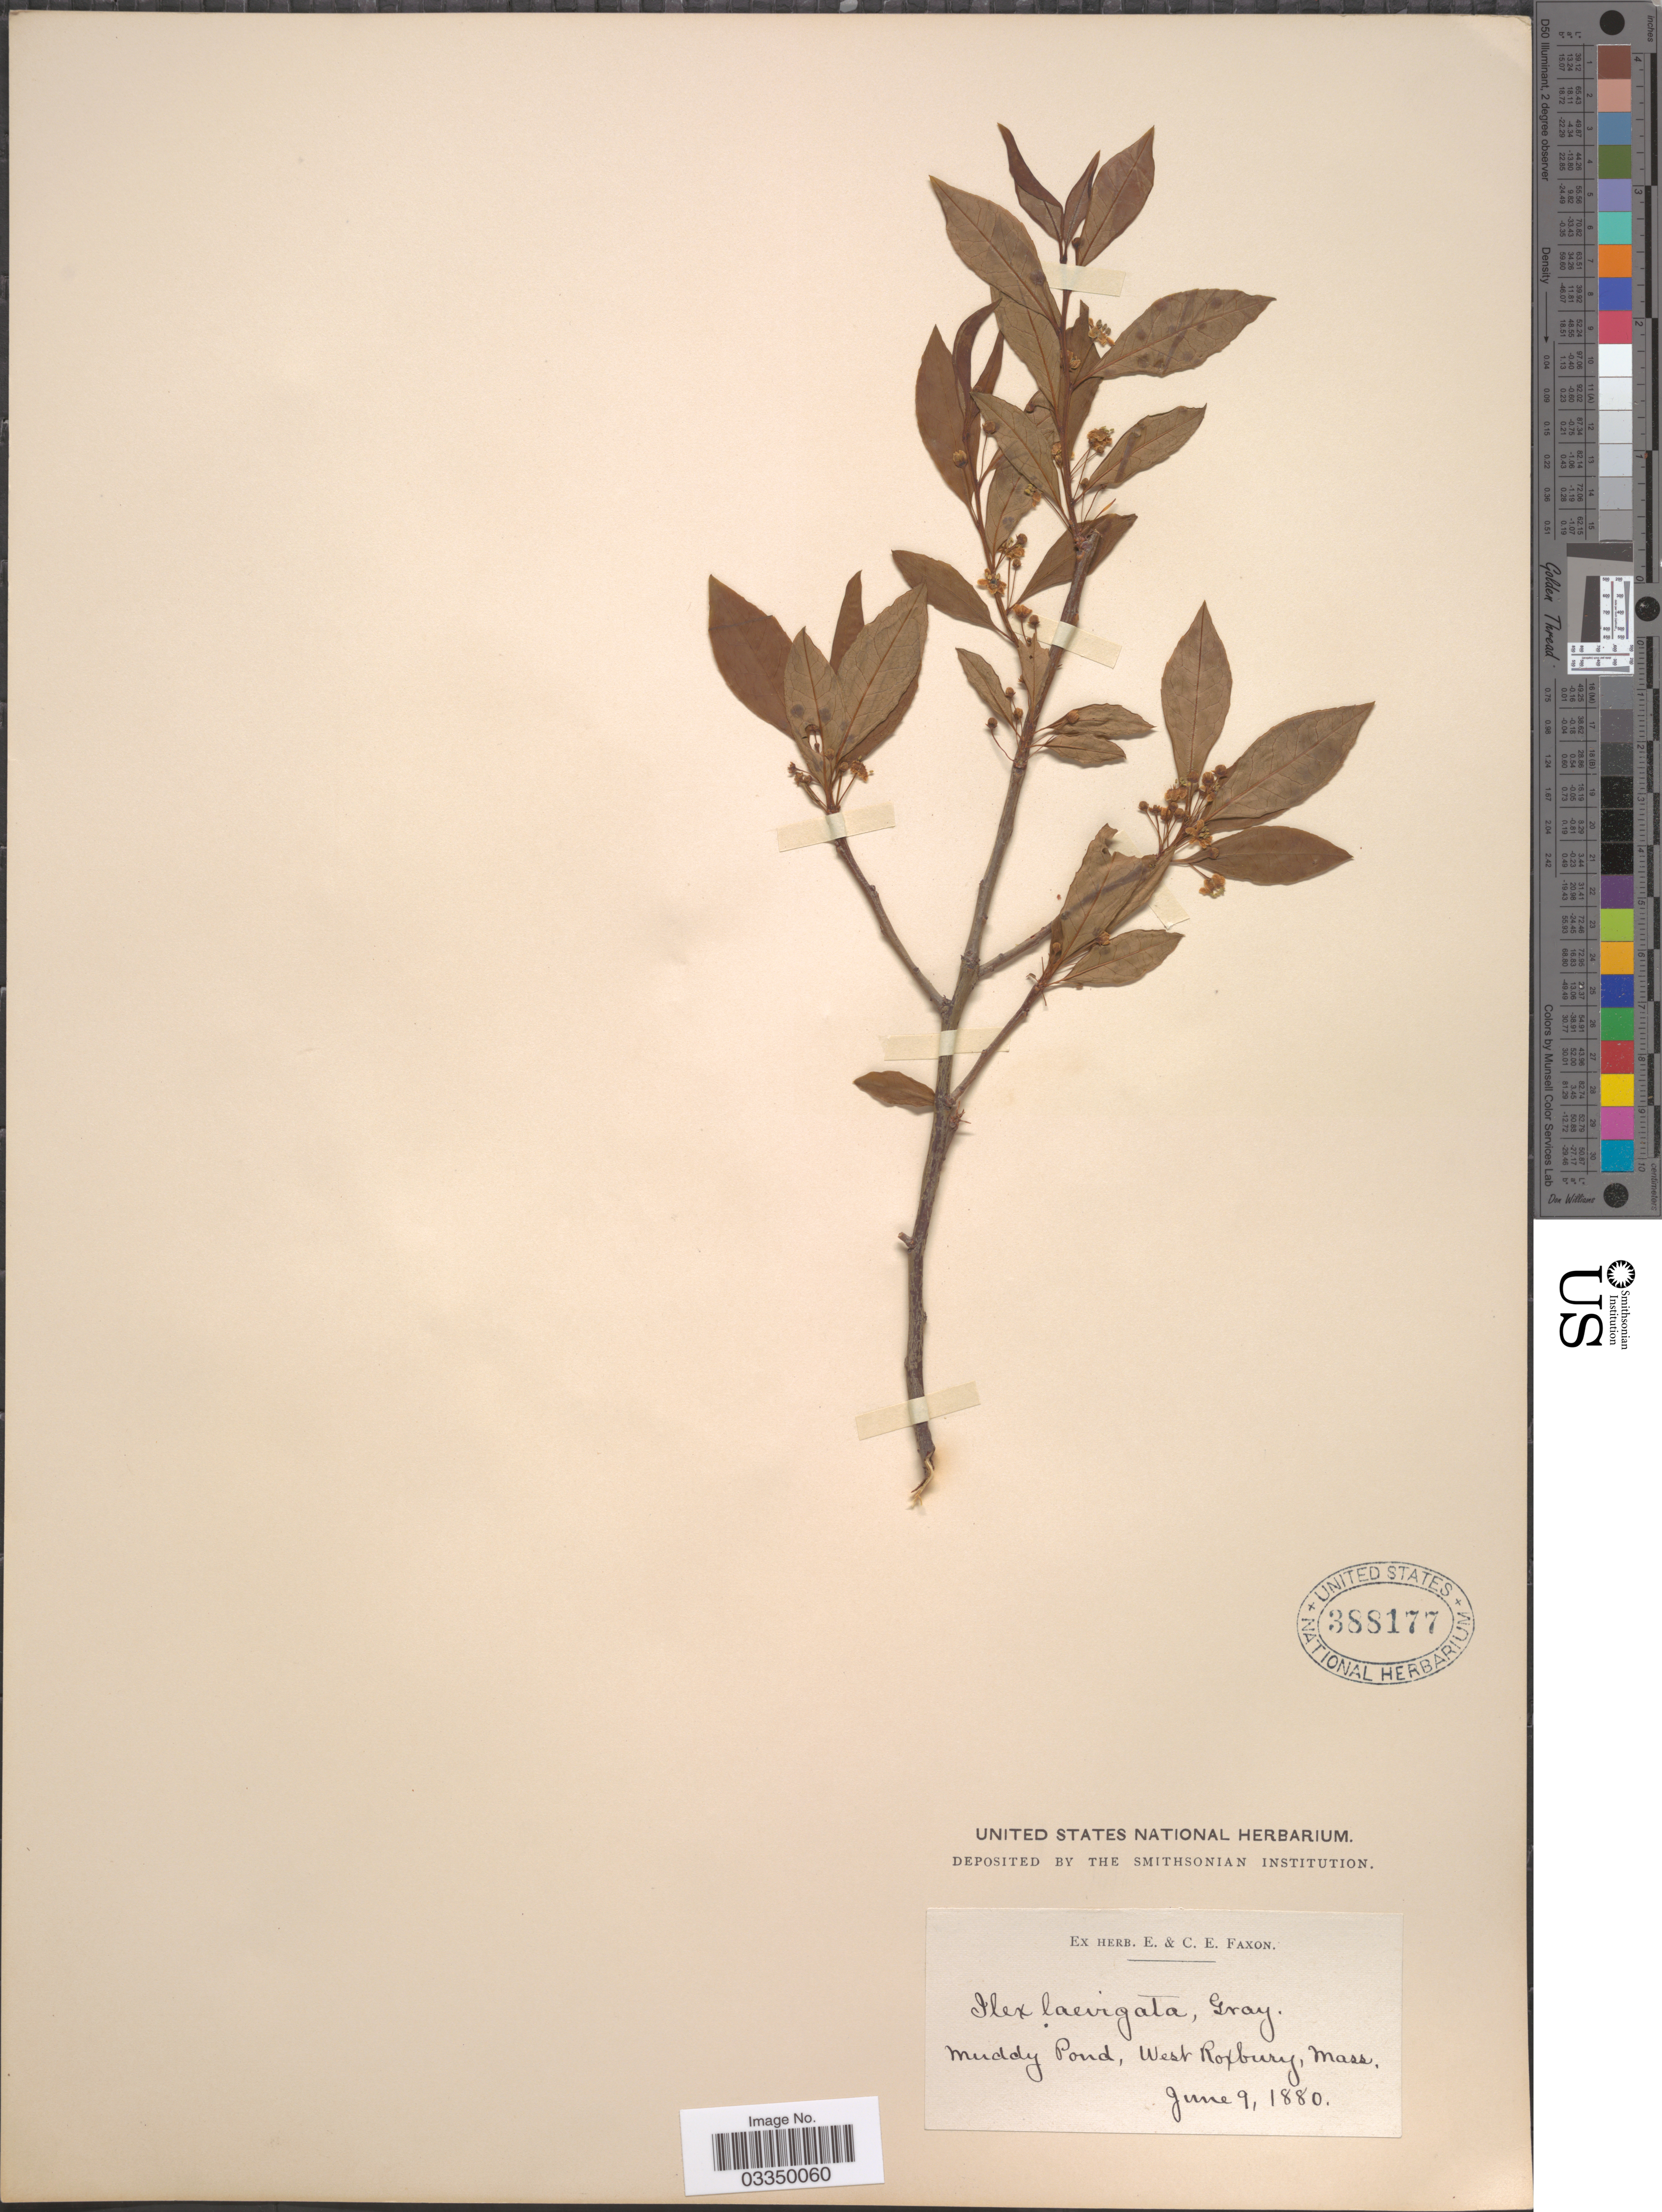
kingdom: Plantae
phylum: Tracheophyta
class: Magnoliopsida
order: Aquifoliales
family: Aquifoliaceae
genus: Ilex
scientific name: Ilex laevigata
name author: (Pursh) A. Gray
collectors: ex herb. E. & C.E. Faxon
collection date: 1880-06-09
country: United States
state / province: Massachusetts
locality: Muddy Pond, West Roxbury.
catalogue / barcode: US 388177